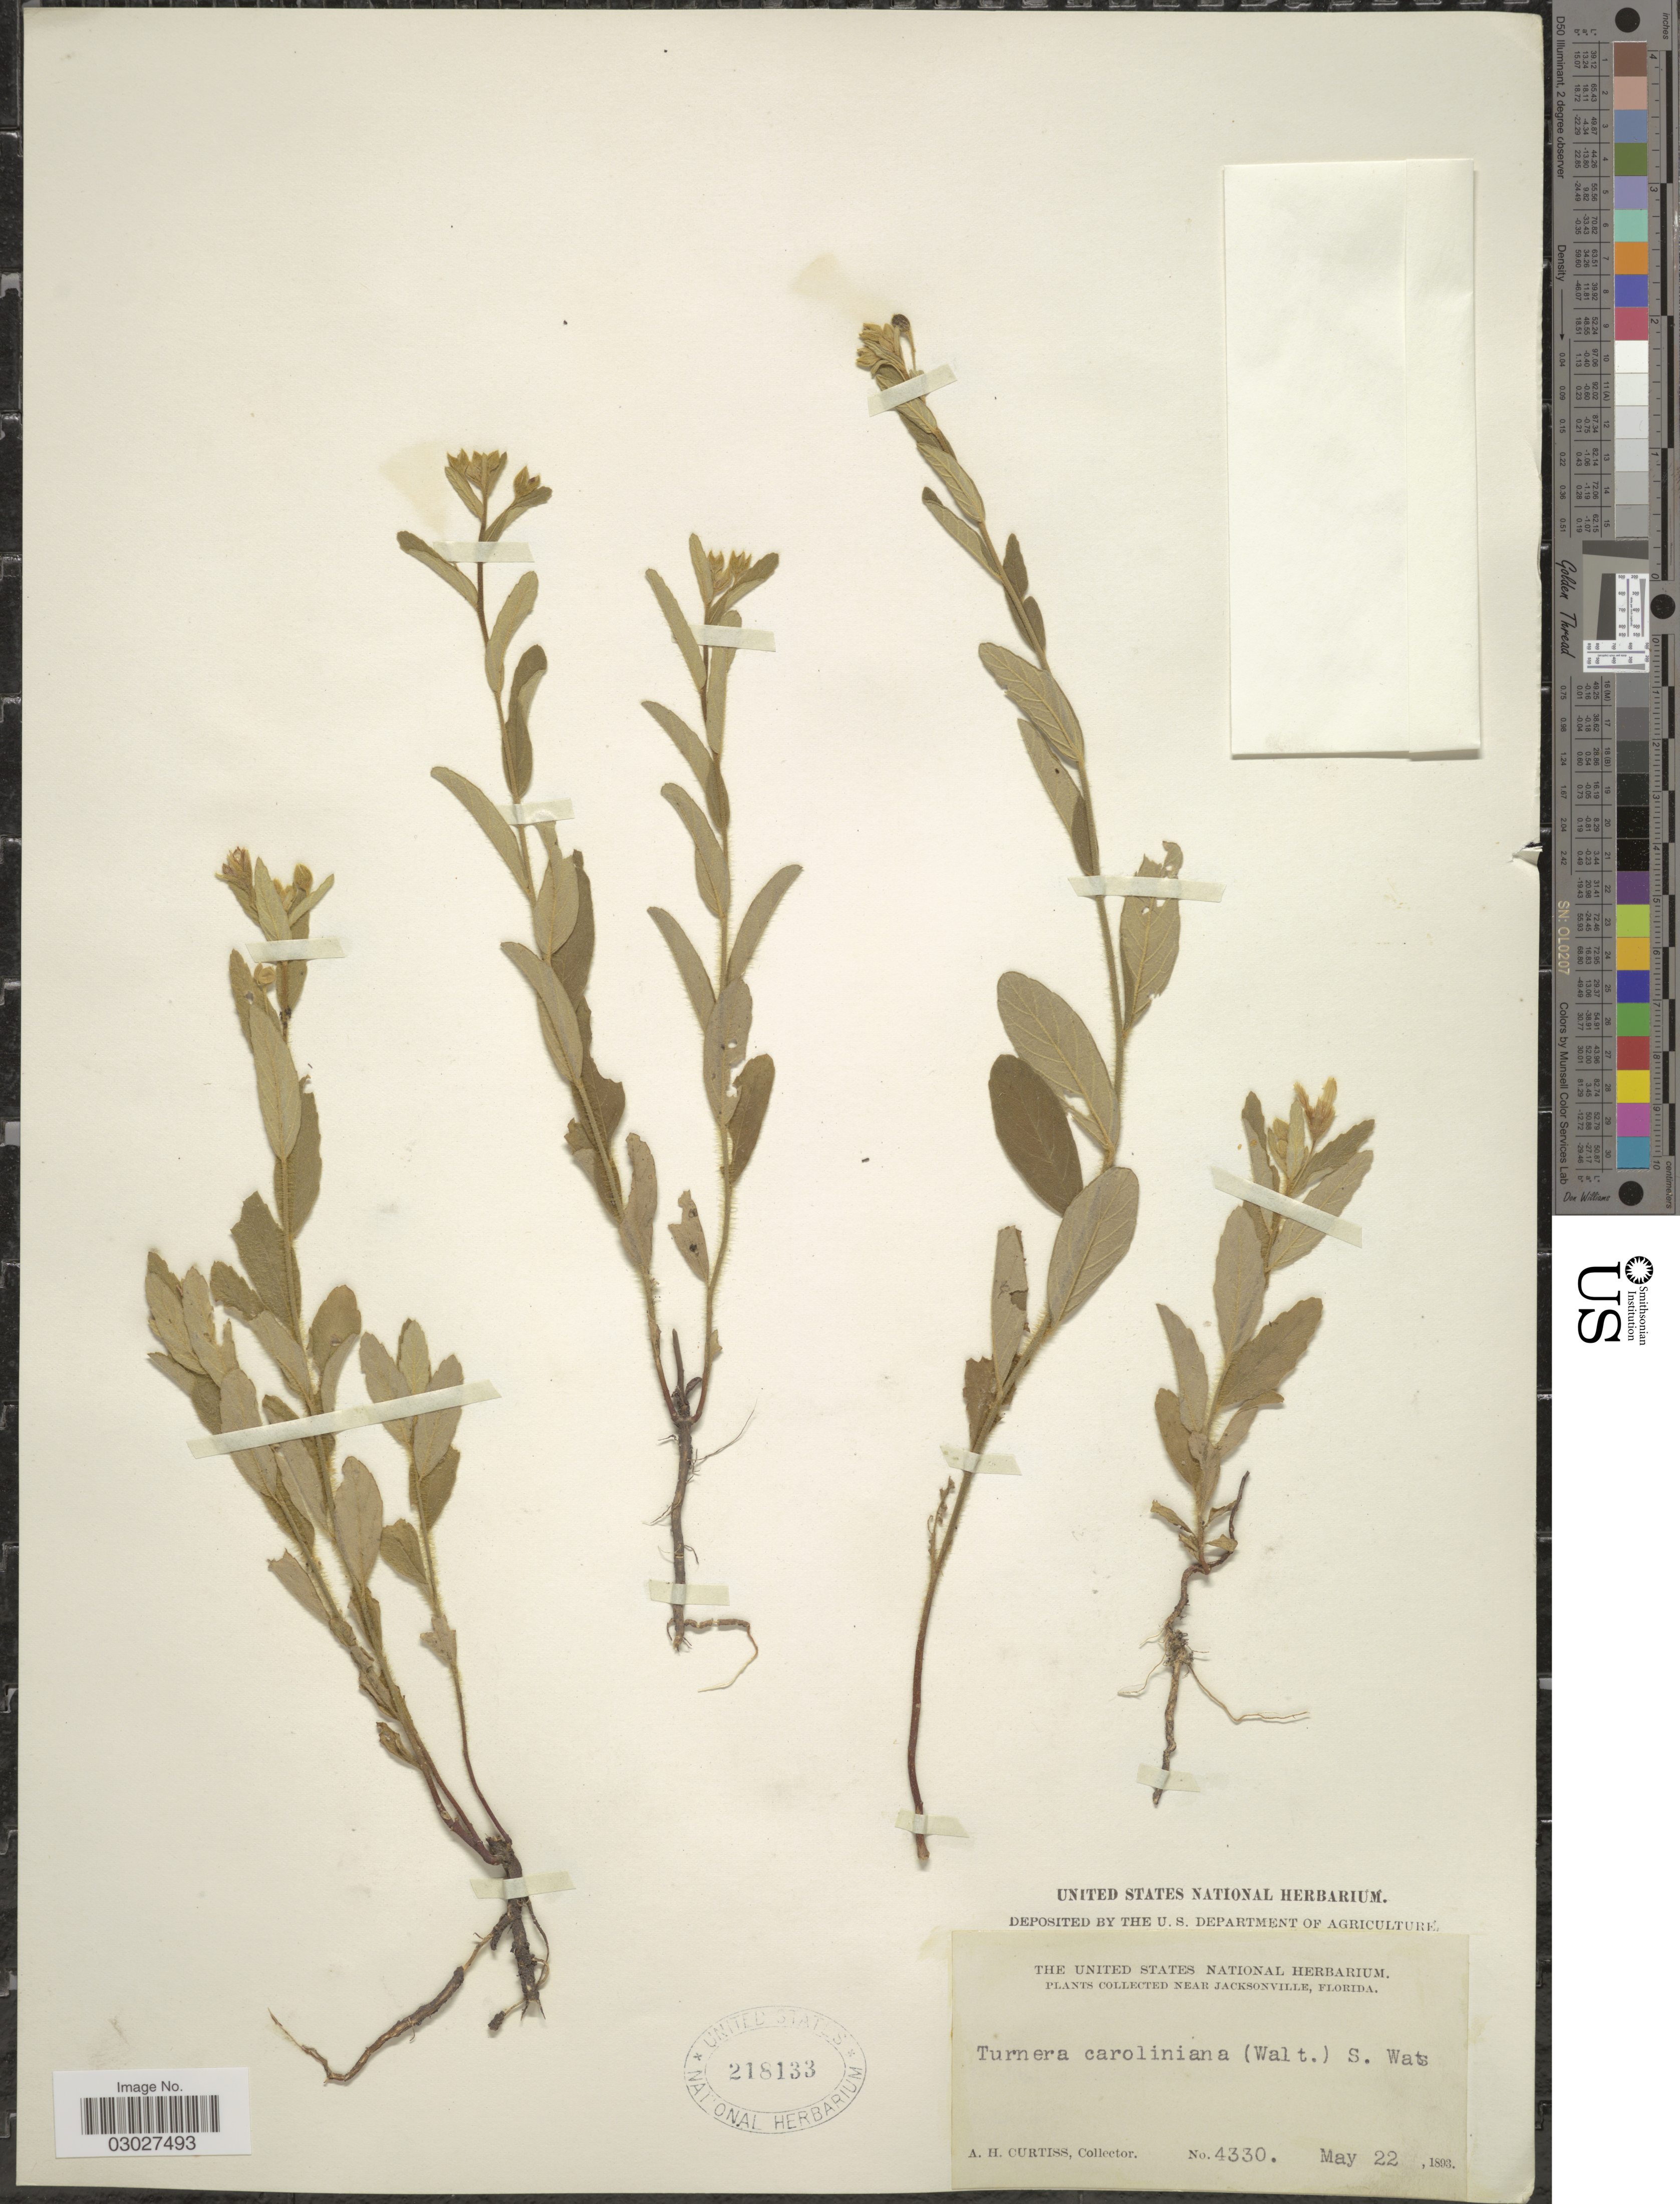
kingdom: Plantae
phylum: Tracheophyta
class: Magnoliopsida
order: Malpighiales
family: Turneraceae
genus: Piriqueta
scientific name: Piriqueta cistoides subsp. caroliniana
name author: (Walter) Arbo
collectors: A. H. Curtiss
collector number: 4330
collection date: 1893-05-22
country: United States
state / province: Florida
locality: Near Jacksonville.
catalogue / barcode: US 218133